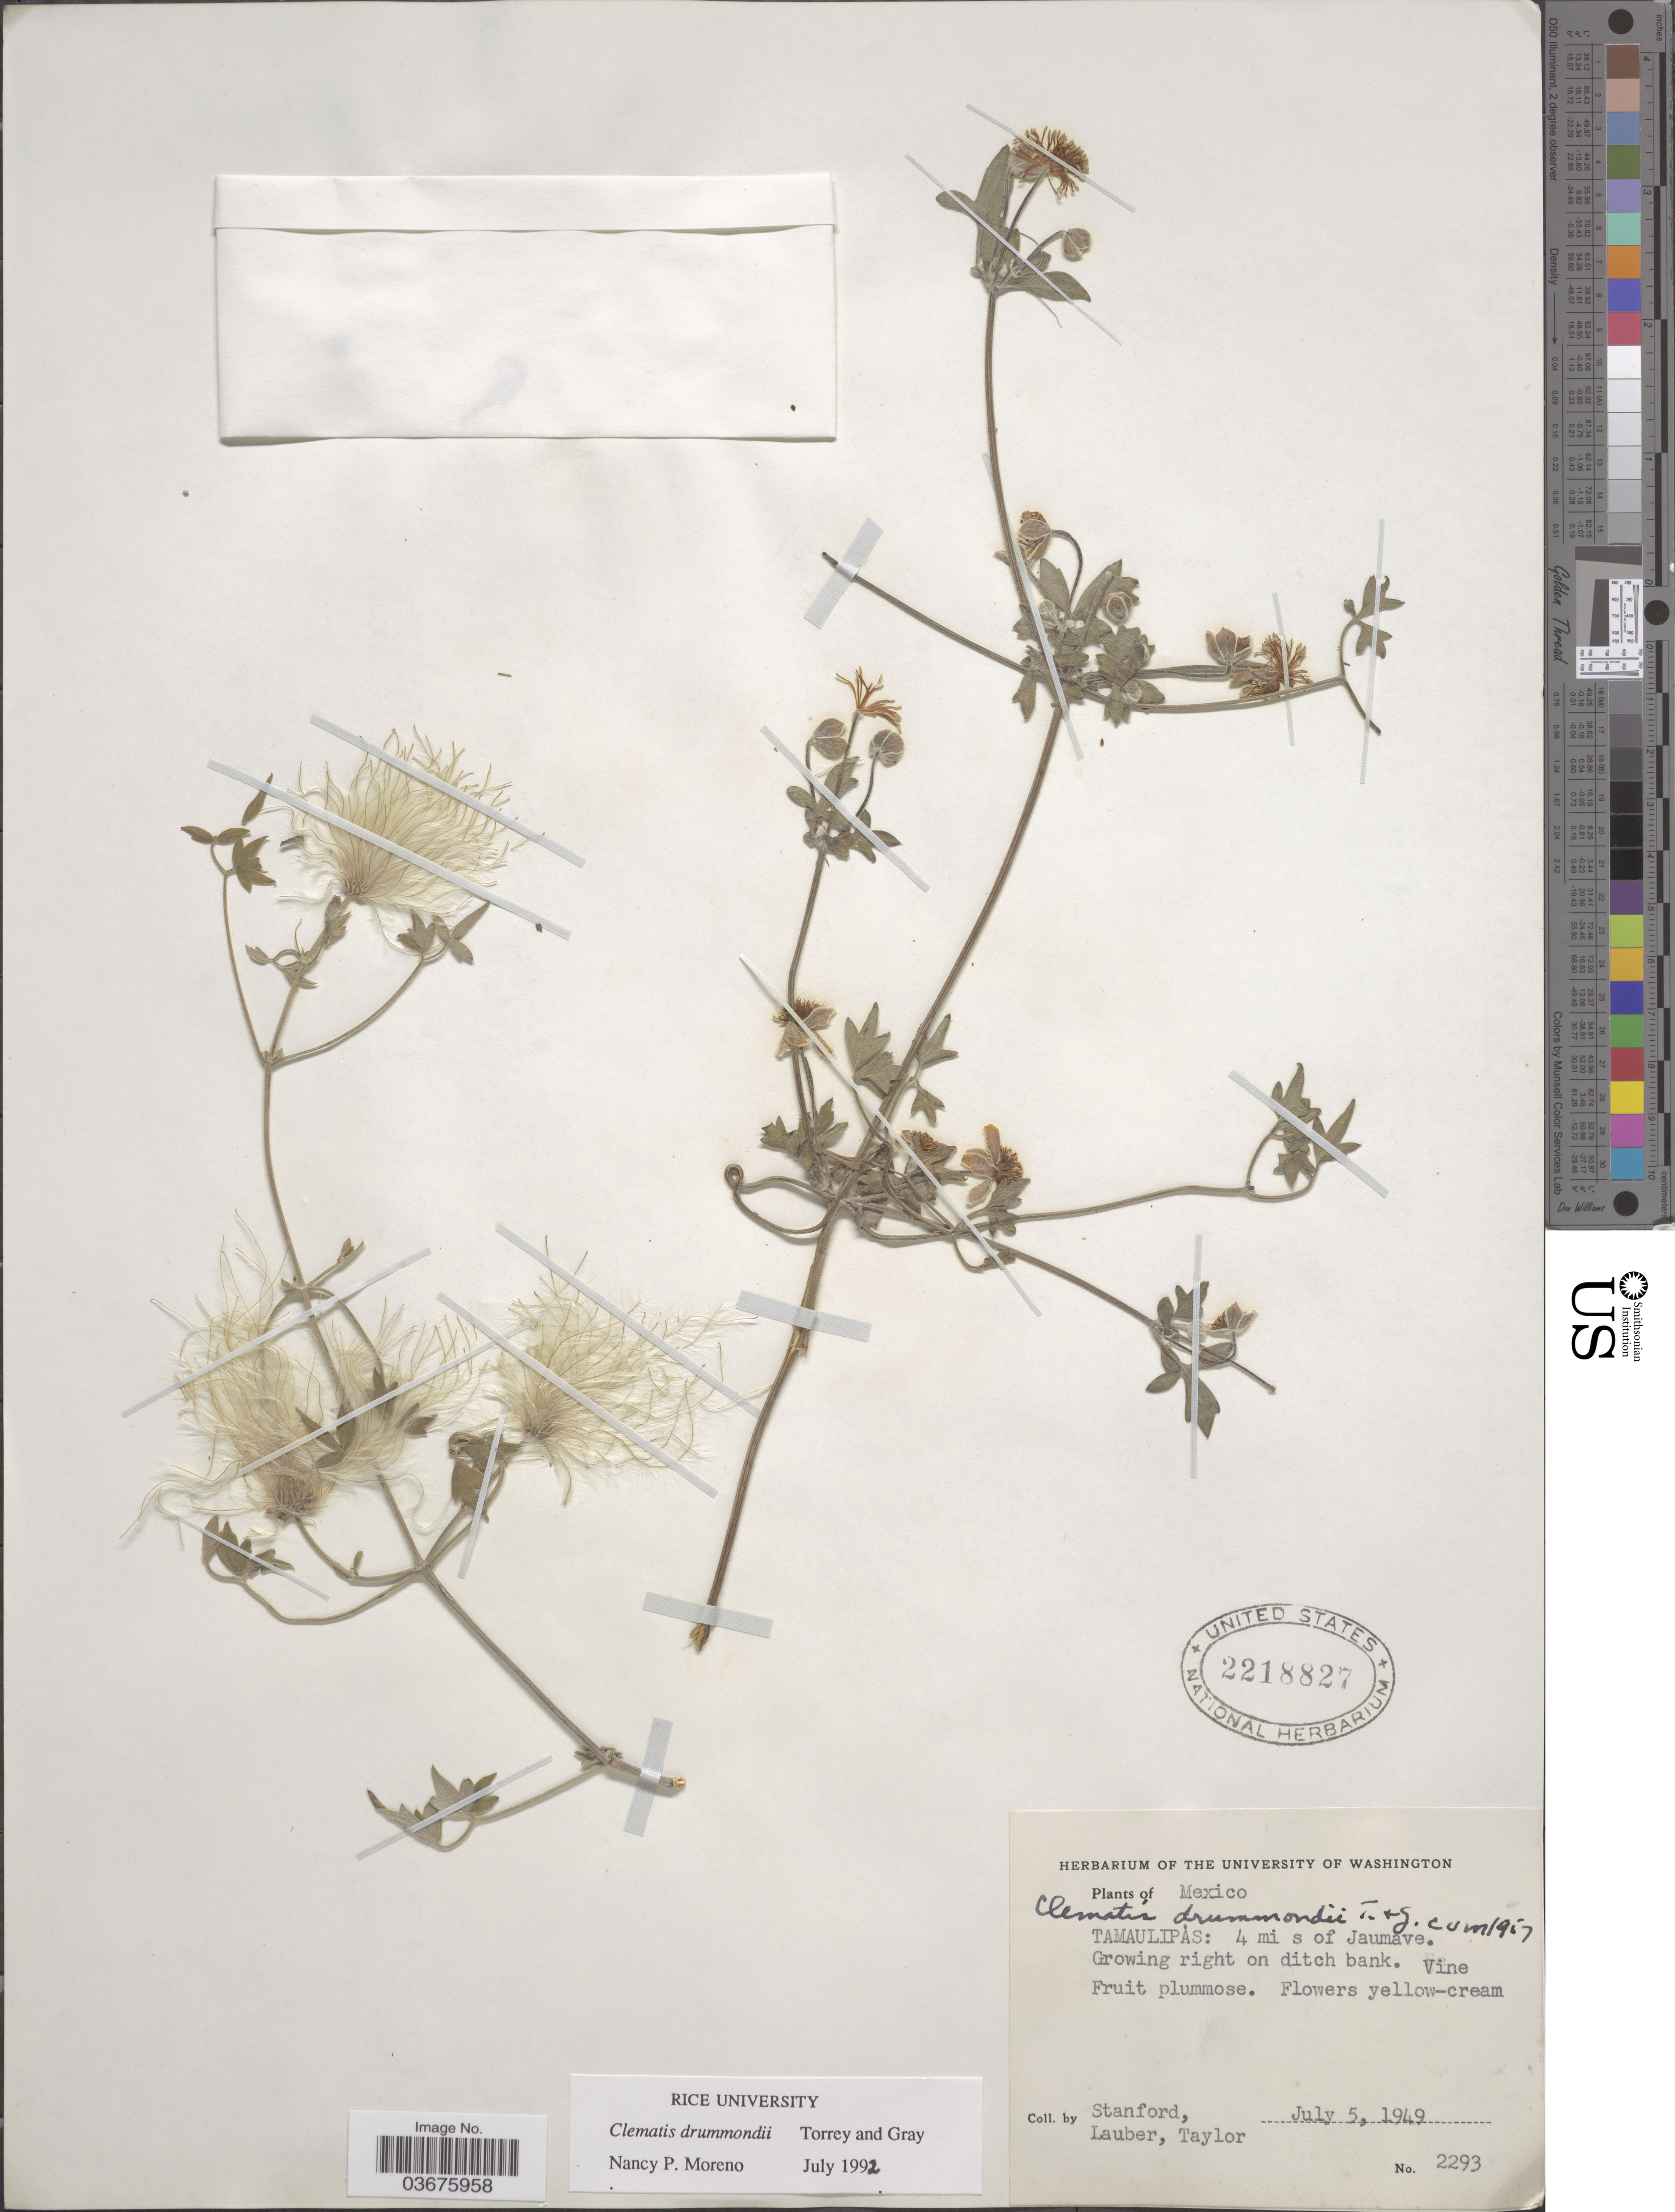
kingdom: Plantae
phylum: Tracheophyta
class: Magnoliopsida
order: Ranunculales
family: Ranunculaceae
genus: Clematis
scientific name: Clematis drummondii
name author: Torr. & A. Gray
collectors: -. Stanford, Lauber, -- & -- Taylor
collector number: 2293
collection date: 1949-07-05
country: Mexico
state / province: Tamaulipas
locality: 4 mi s of Jaumave.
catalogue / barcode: US 2218827